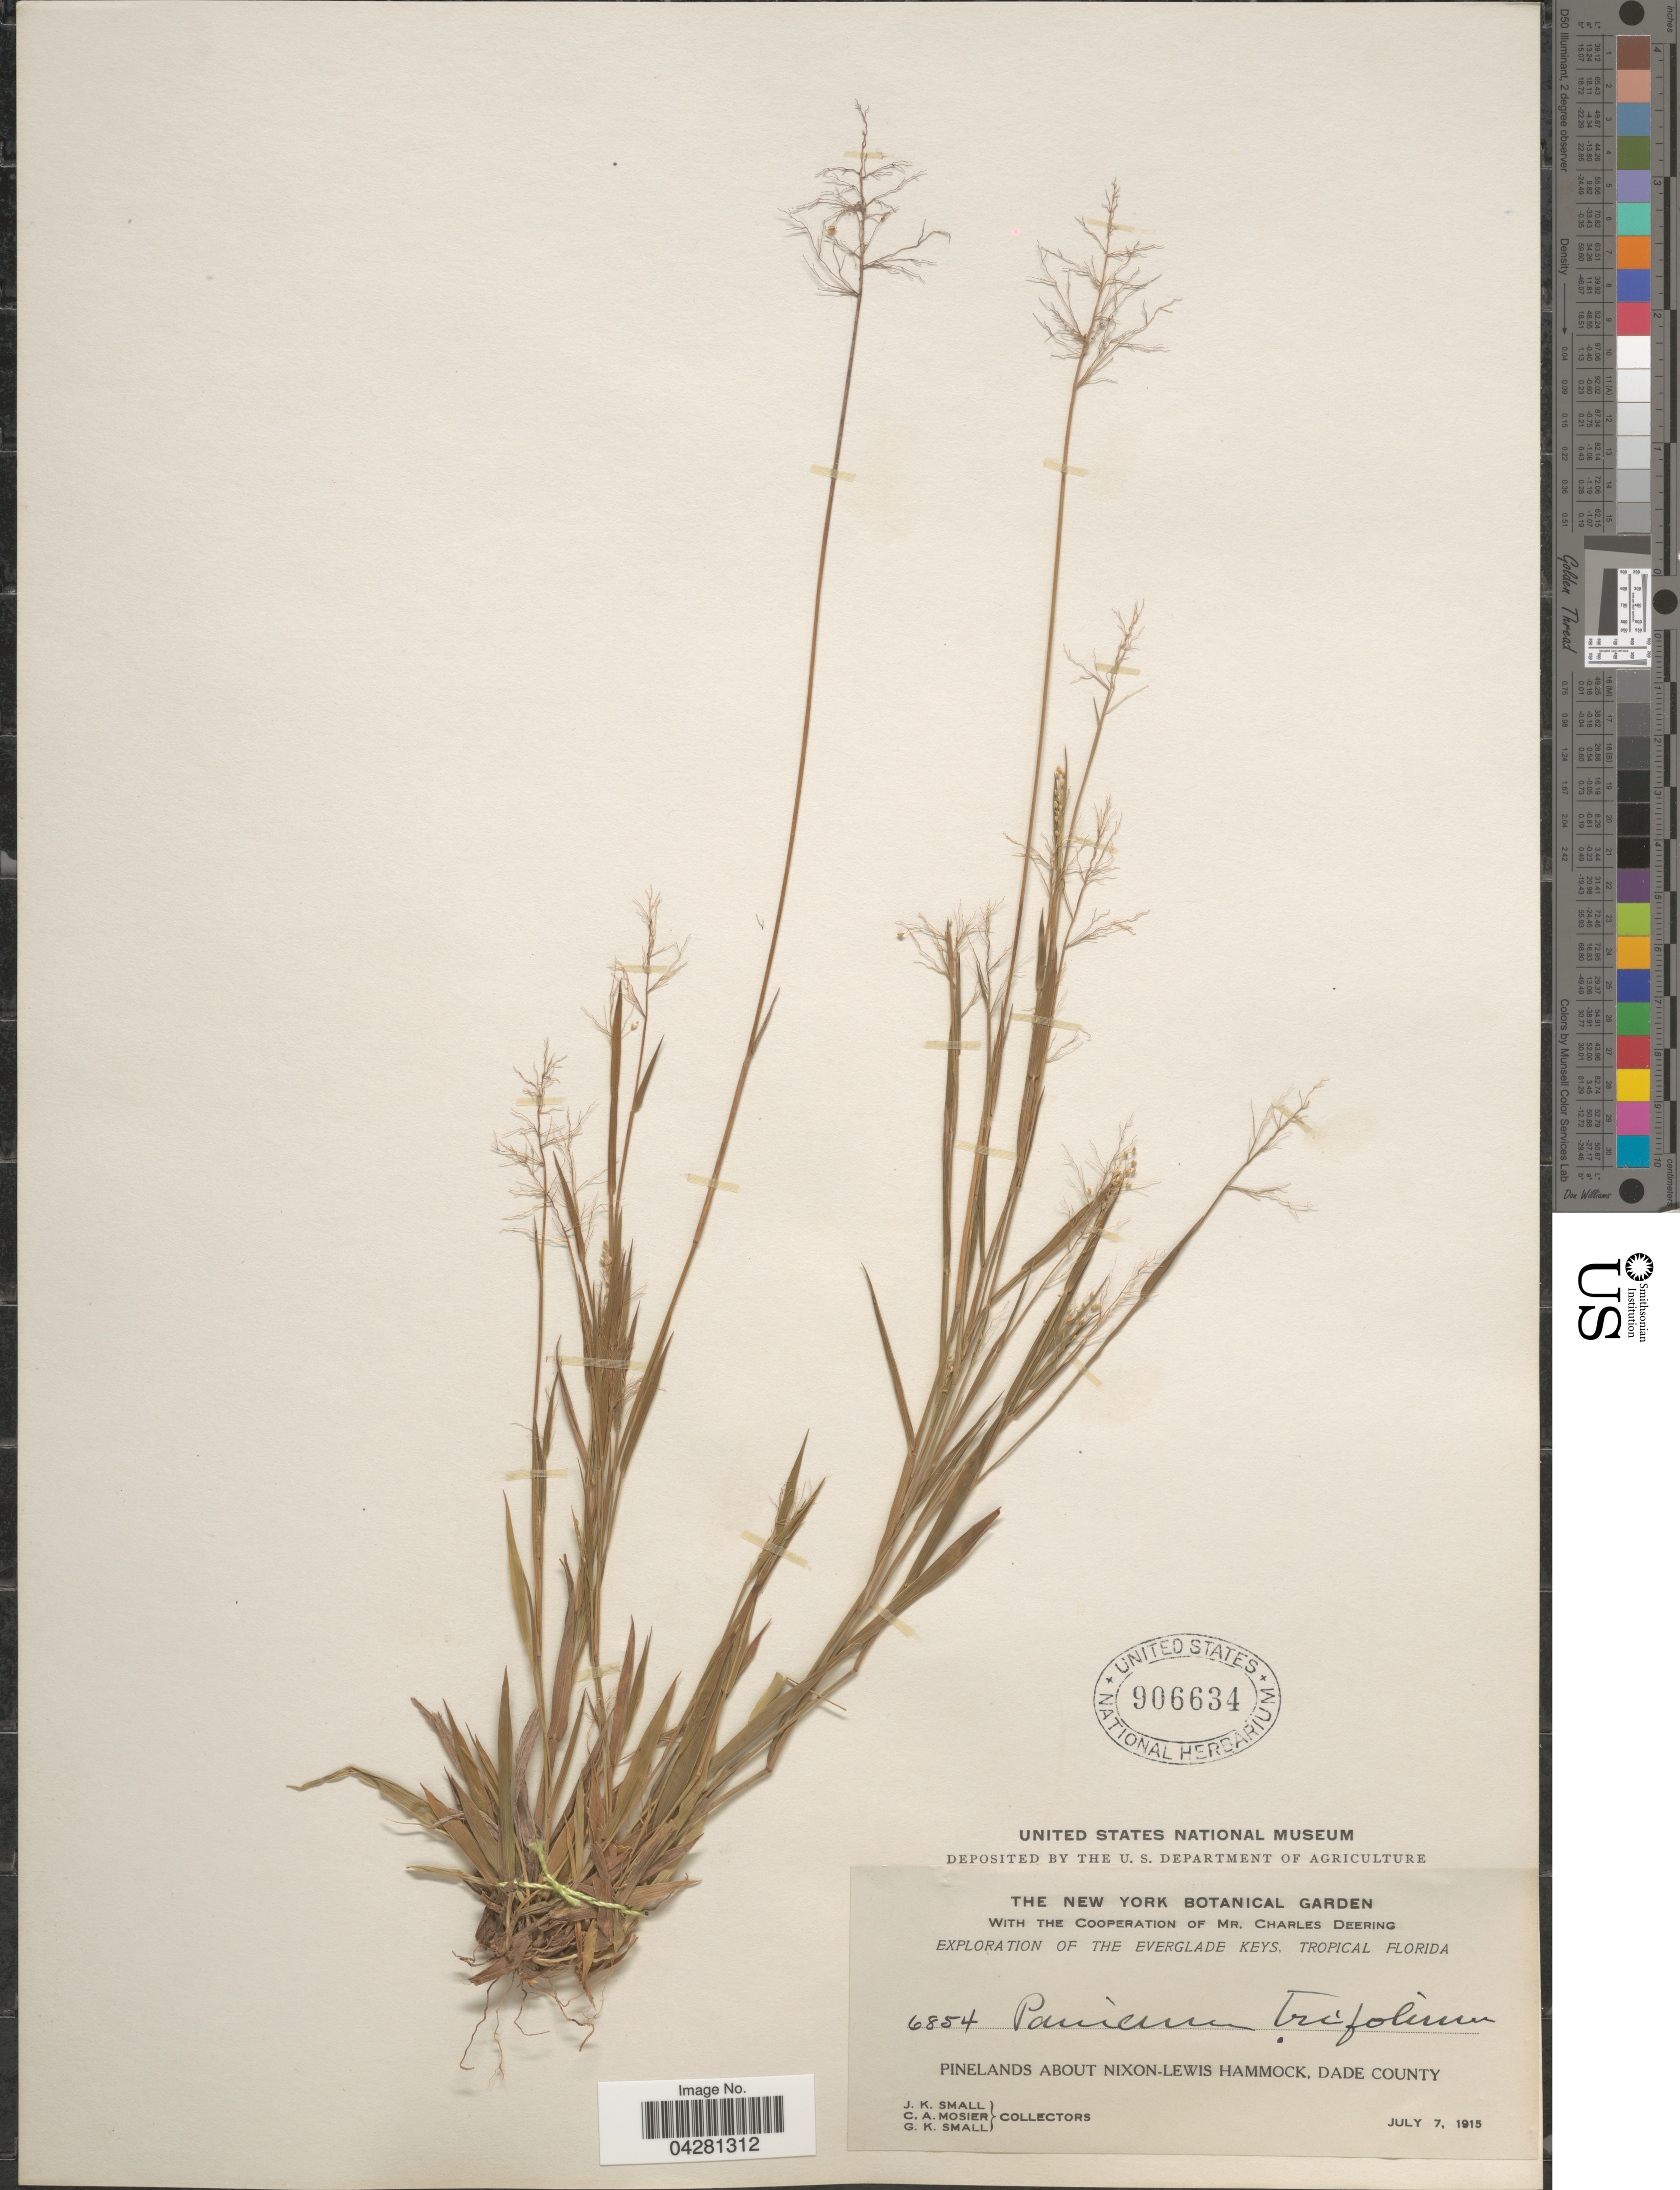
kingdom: Plantae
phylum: Tracheophyta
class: Liliopsida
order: Poales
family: Poaceae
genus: Dichanthelium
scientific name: Dichanthelium dichotomum var. unciphyllum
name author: (Trin.) Davidse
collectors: J. K. Small, C. A. Mosier & G. K. Small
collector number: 6854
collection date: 1915-07-07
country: United States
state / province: Florida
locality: Exploration of The Everglade Keys, Tropical Florida. Pinelands about Nixon-Lewis Hammock, Dade County.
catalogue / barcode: US 906634